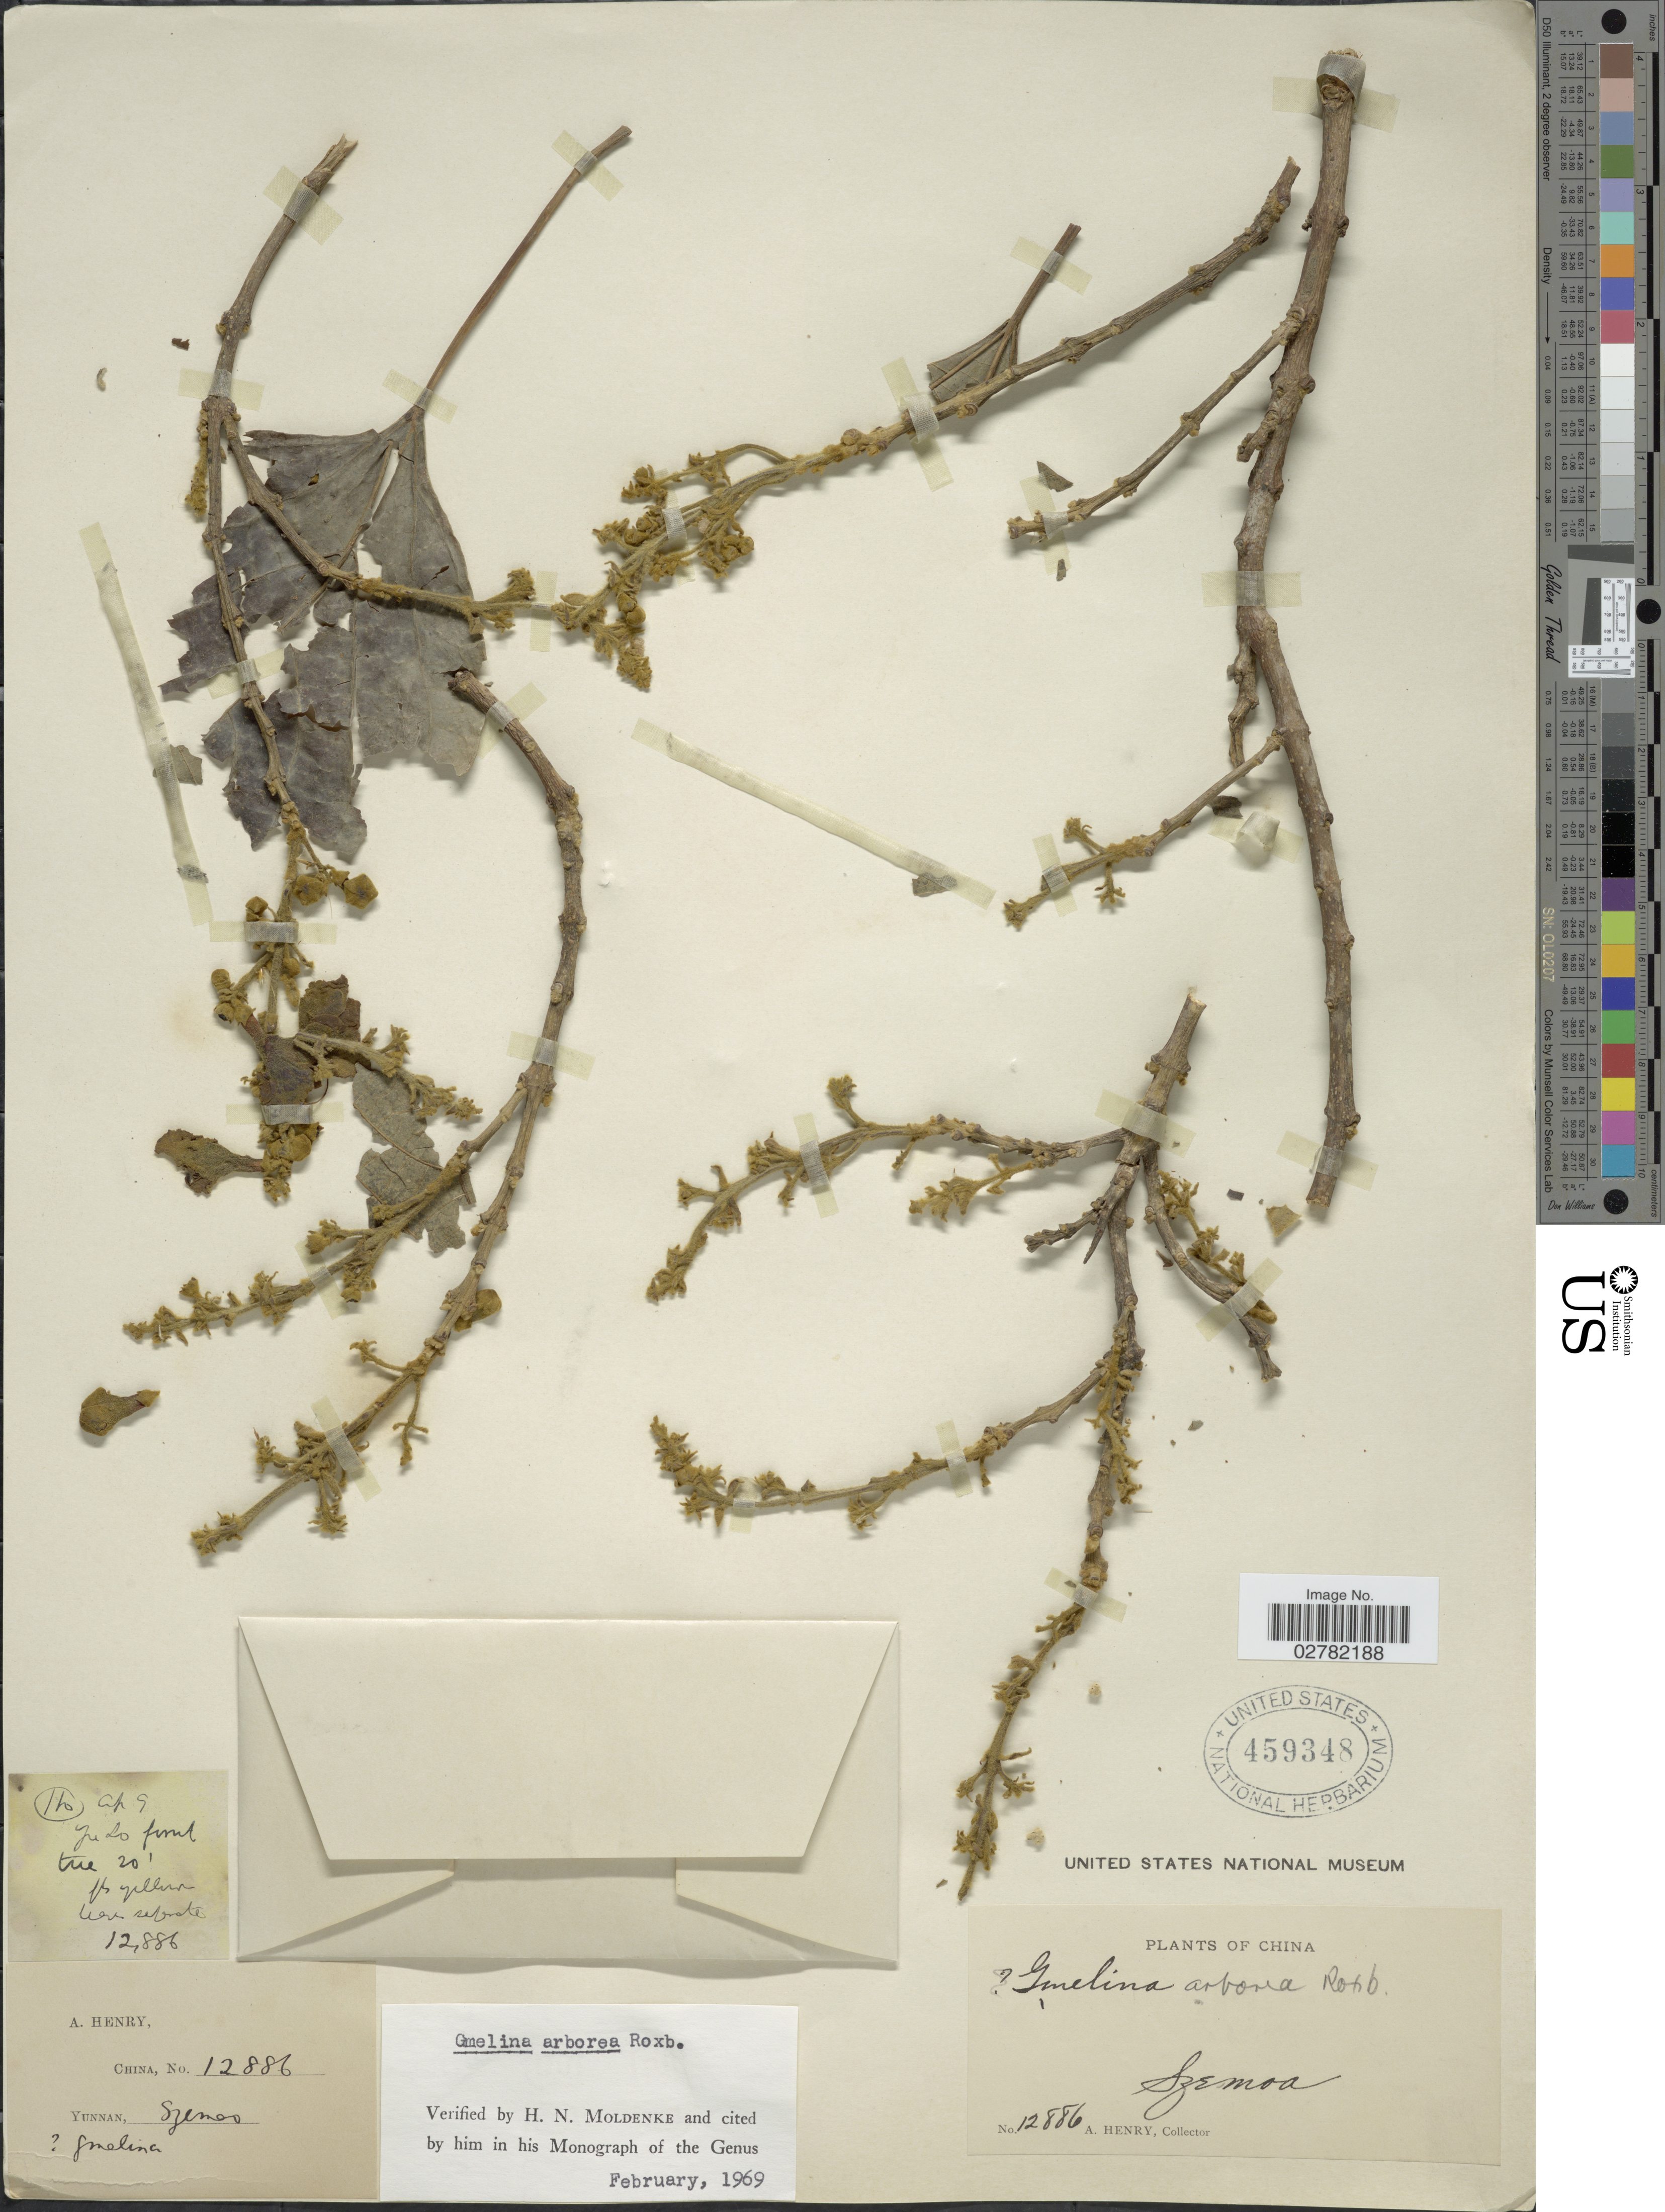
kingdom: Plantae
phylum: Tracheophyta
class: Magnoliopsida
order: Lamiales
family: Lamiaceae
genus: Gmelina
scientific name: Gmelina arborea var. arborea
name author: Roxb. ex Sm.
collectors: A. Henry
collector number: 12886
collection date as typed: Transcribed d/m/y: /4/9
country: China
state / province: Yunnan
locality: Szemoa. Yu Lo forest.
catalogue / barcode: US 459348